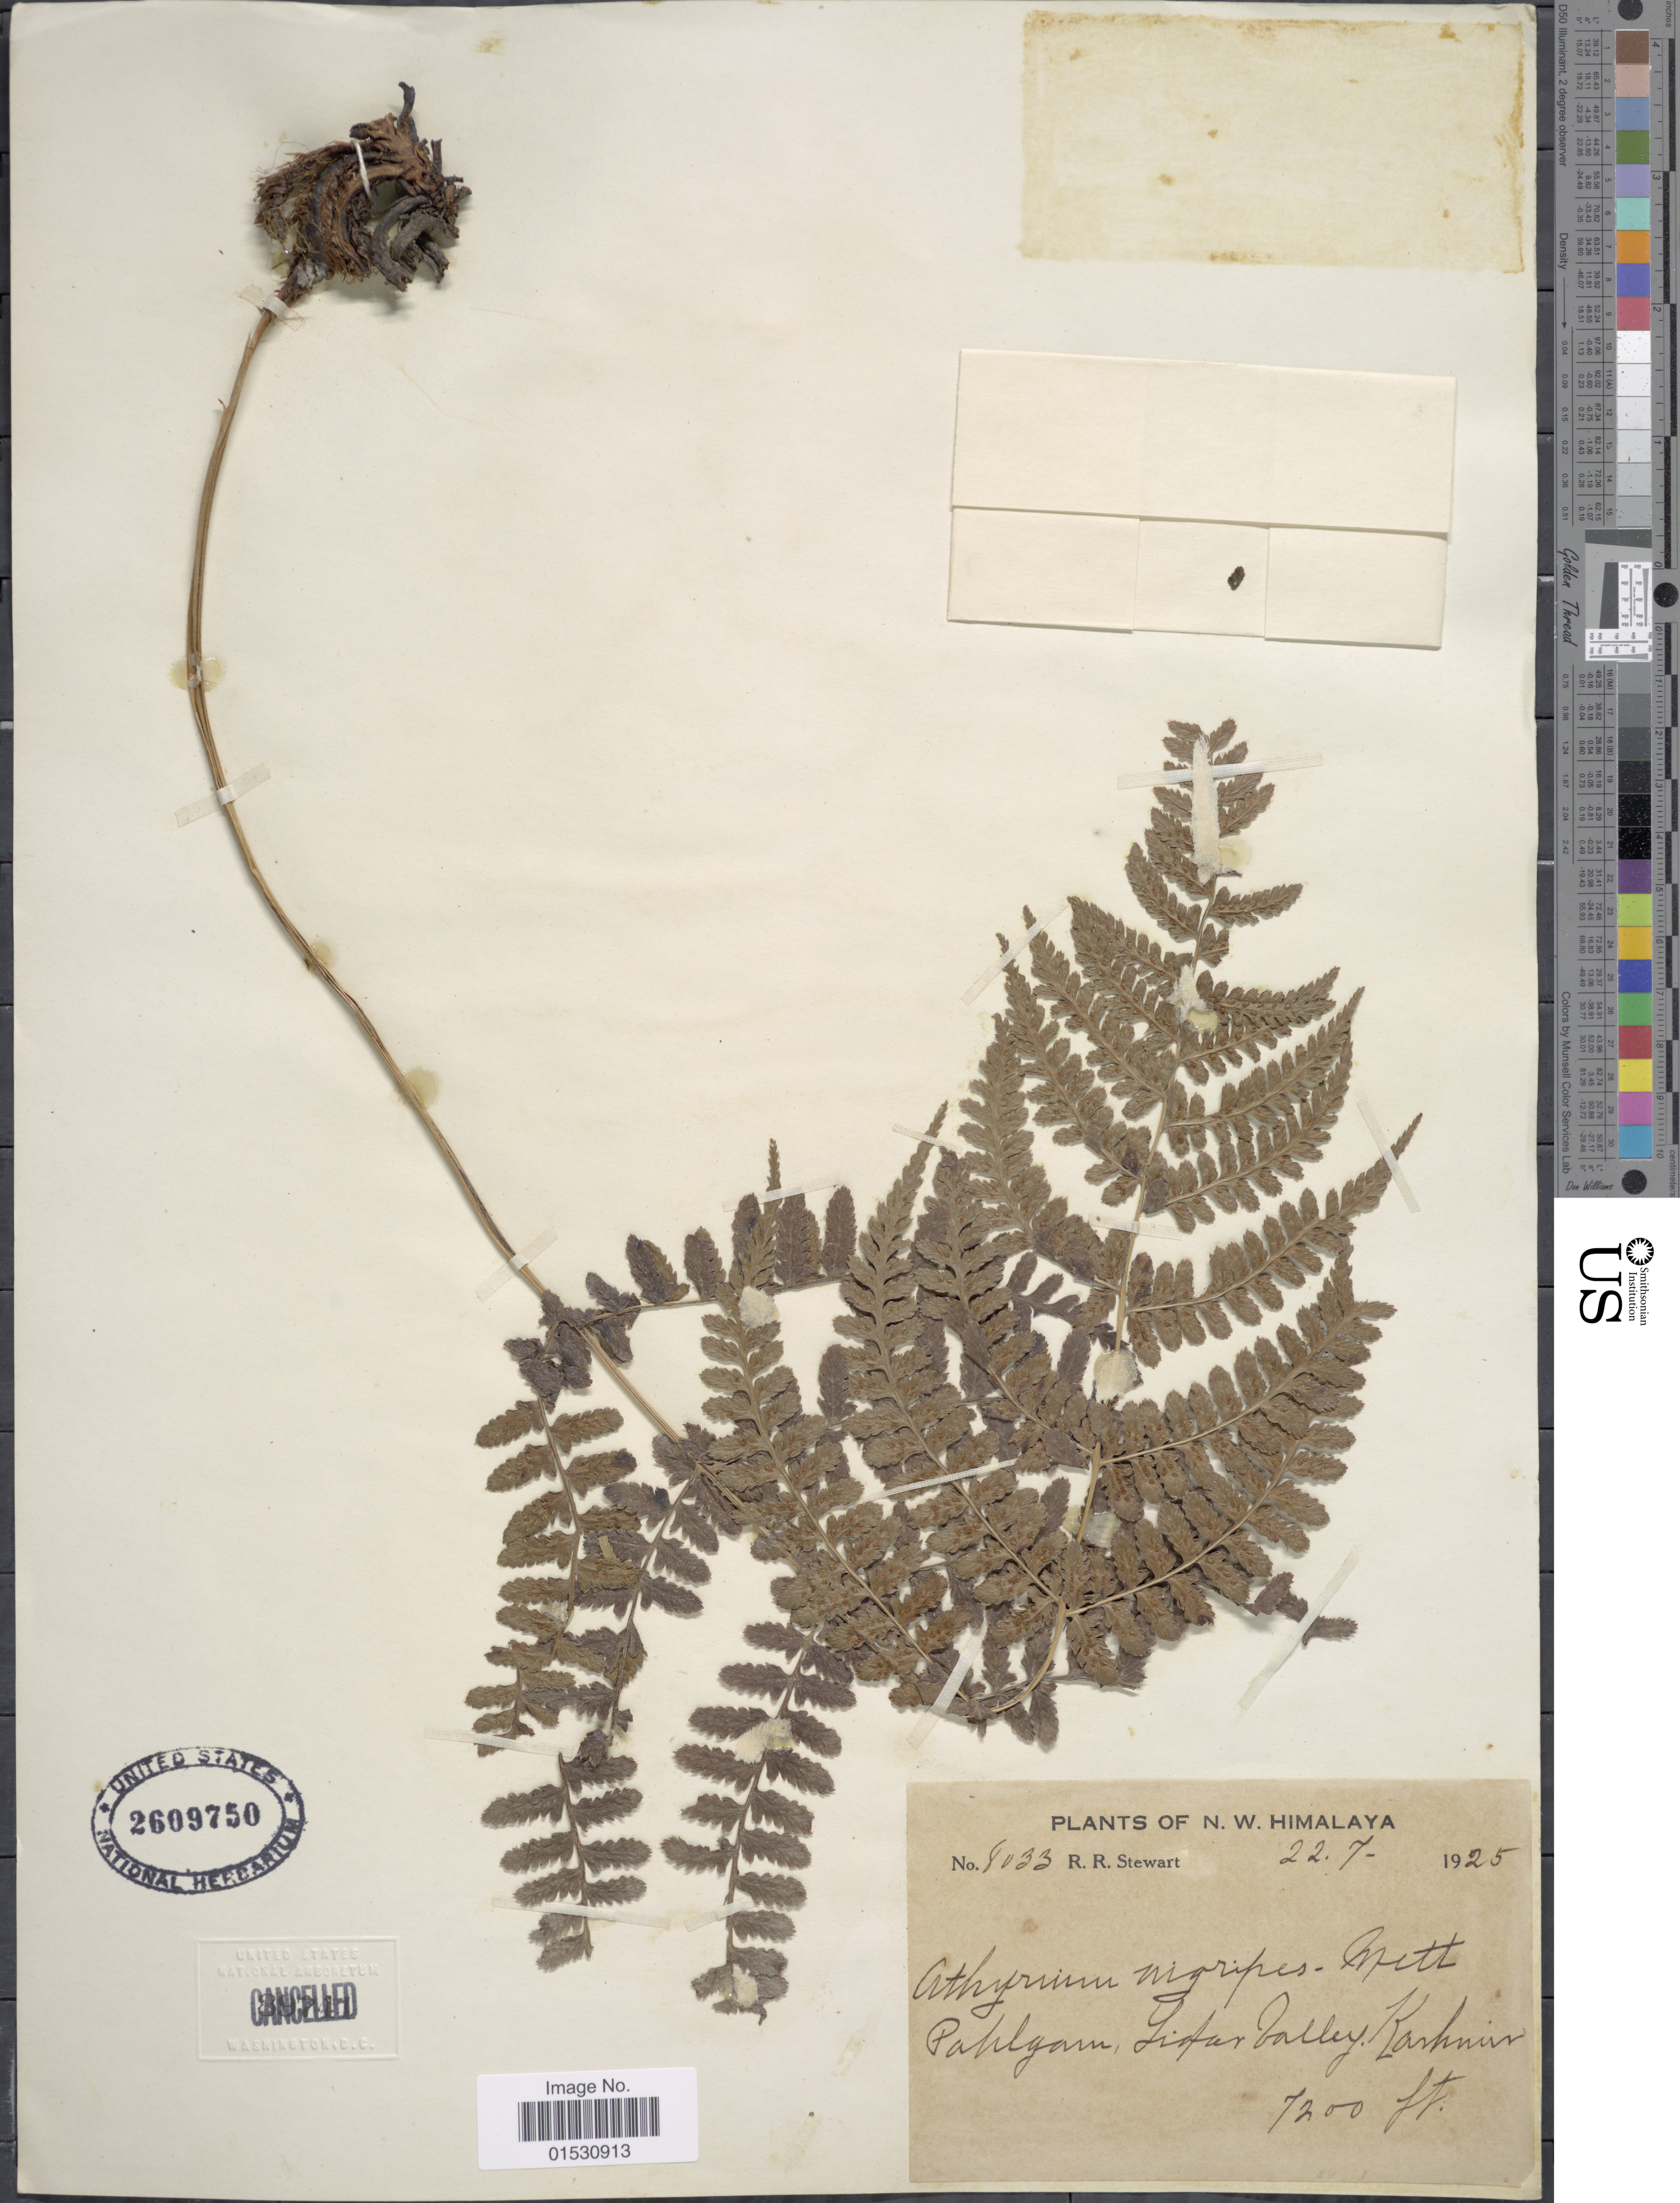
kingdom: Plantae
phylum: Tracheophyta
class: Polypodiopsida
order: Polypodiales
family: Athyriaceae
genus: Athyrium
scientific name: Athyrium nigripes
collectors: R. R. Stewart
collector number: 8033*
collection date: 1925-07-22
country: India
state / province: Jammu and Kashmir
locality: N. W. Himalaya. Pahlgam, Ziofar Valley, Kashmir.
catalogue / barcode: US 2609750